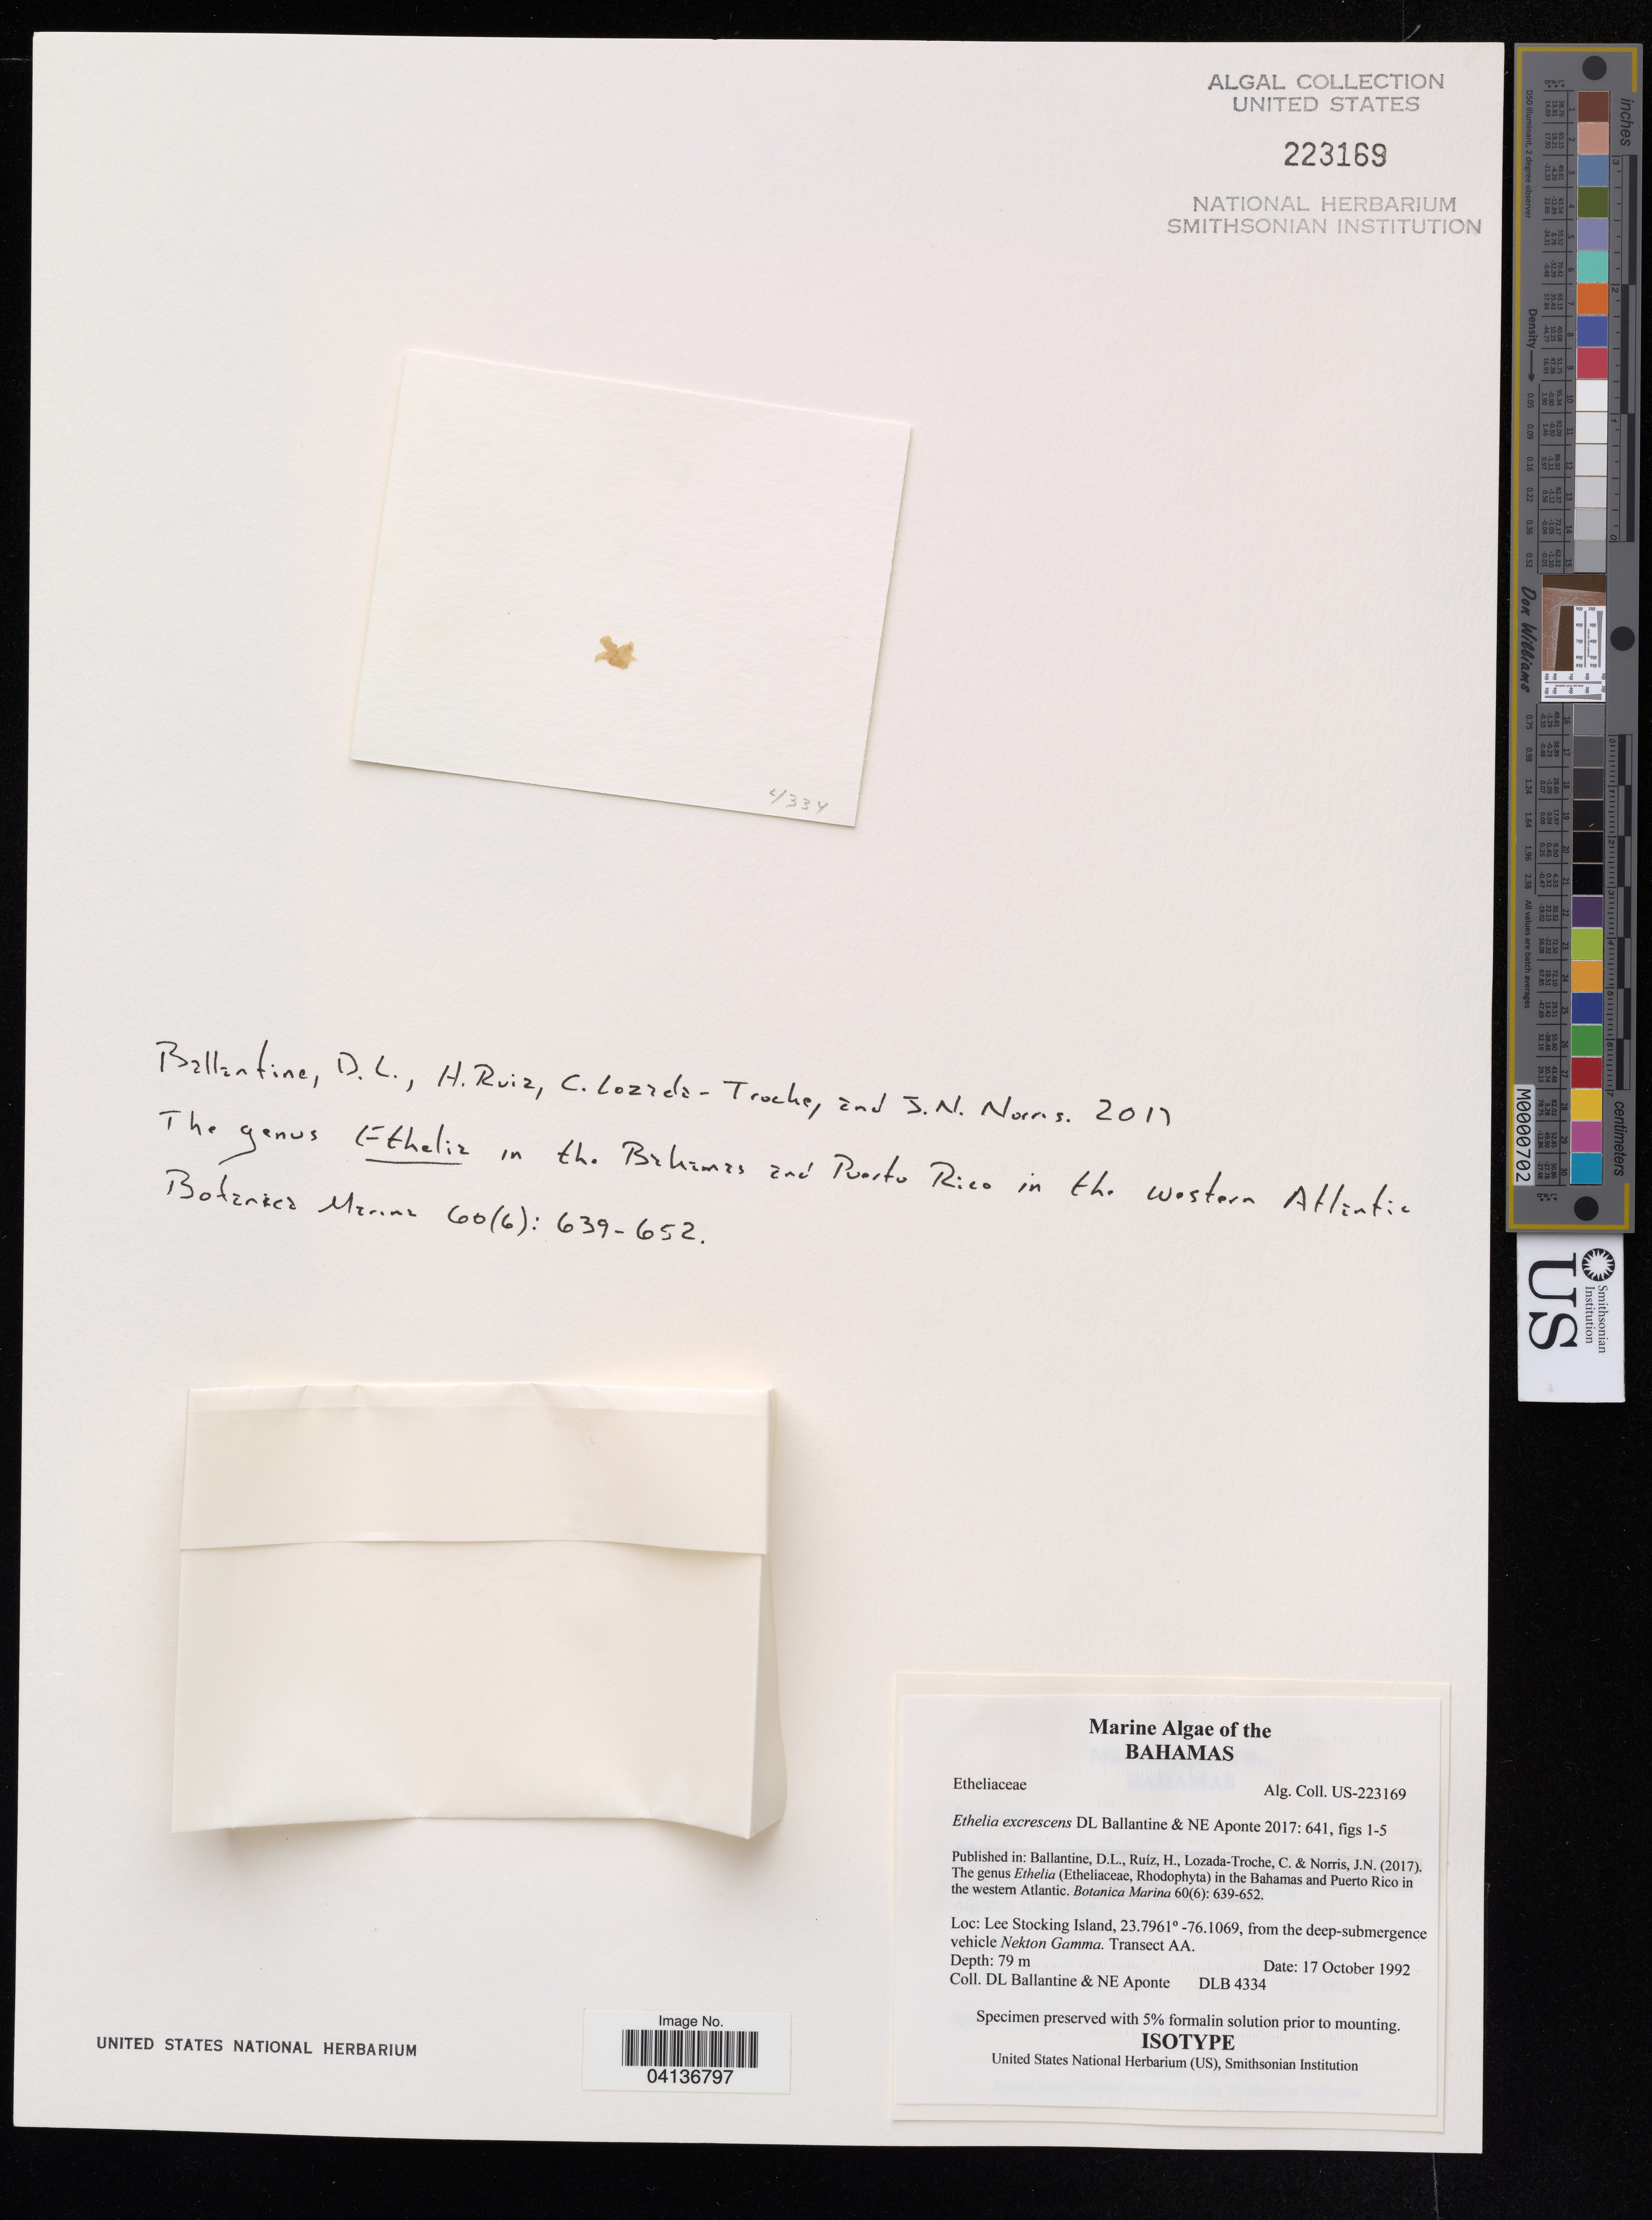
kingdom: Plantae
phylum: Rhodophyta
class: Florideophyceae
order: Gigartinales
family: Etheliaceae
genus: Ethelia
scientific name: Ethelia excrescens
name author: D.L.Ballantine & N.E.Aponte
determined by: Ballantine, D. L.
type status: Isotype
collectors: D.L. Ballantine & N. E. Aponte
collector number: DLB 4334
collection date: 1992-10-17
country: Bahamas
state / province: Exuma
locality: Lee Stocking Island, Exumas; Nekton Gamma.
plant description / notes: Specimen preserved with 5% formalin solution prior to mounting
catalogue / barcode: US 223169